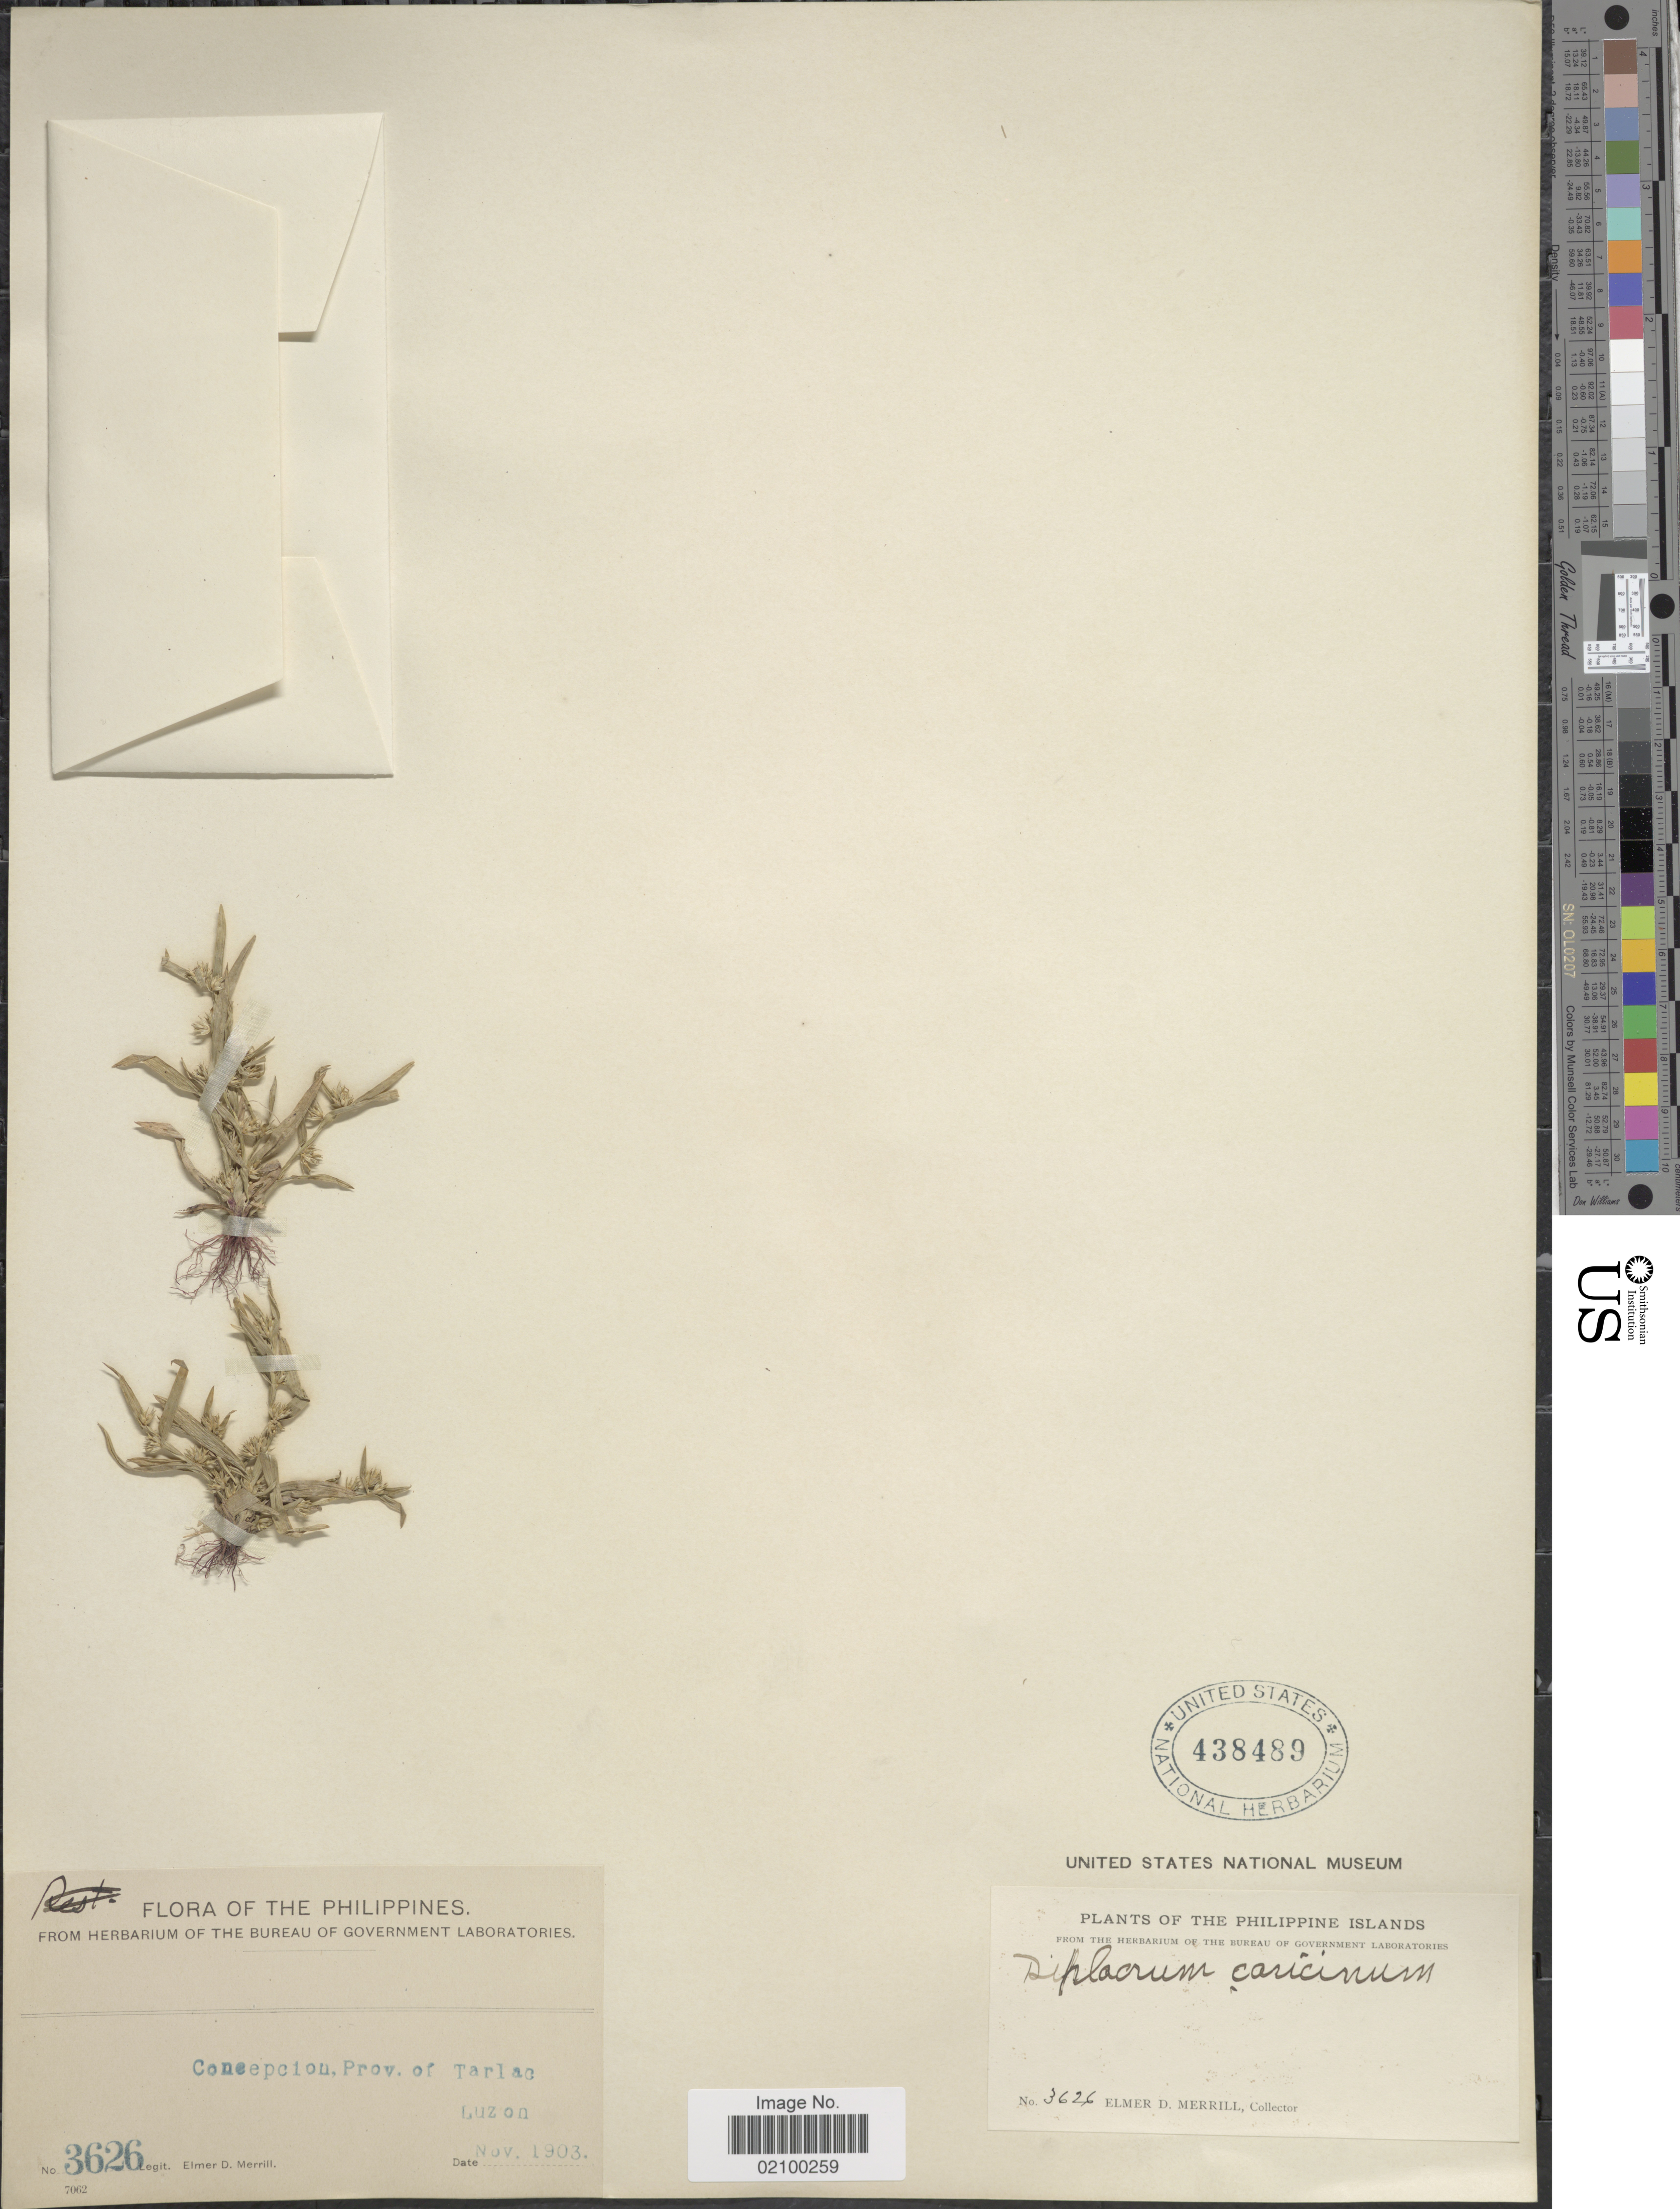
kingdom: Plantae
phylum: Tracheophyta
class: Liliopsida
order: Poales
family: Cyperaceae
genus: Diplacrum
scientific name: Diplacrum caricinum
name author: R. Br.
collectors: E. D. Merrill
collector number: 3626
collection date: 1903-11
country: Philippines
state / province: Central Luzon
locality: Concepcion, Prov. of Tarlac, Luzon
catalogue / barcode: US 438439